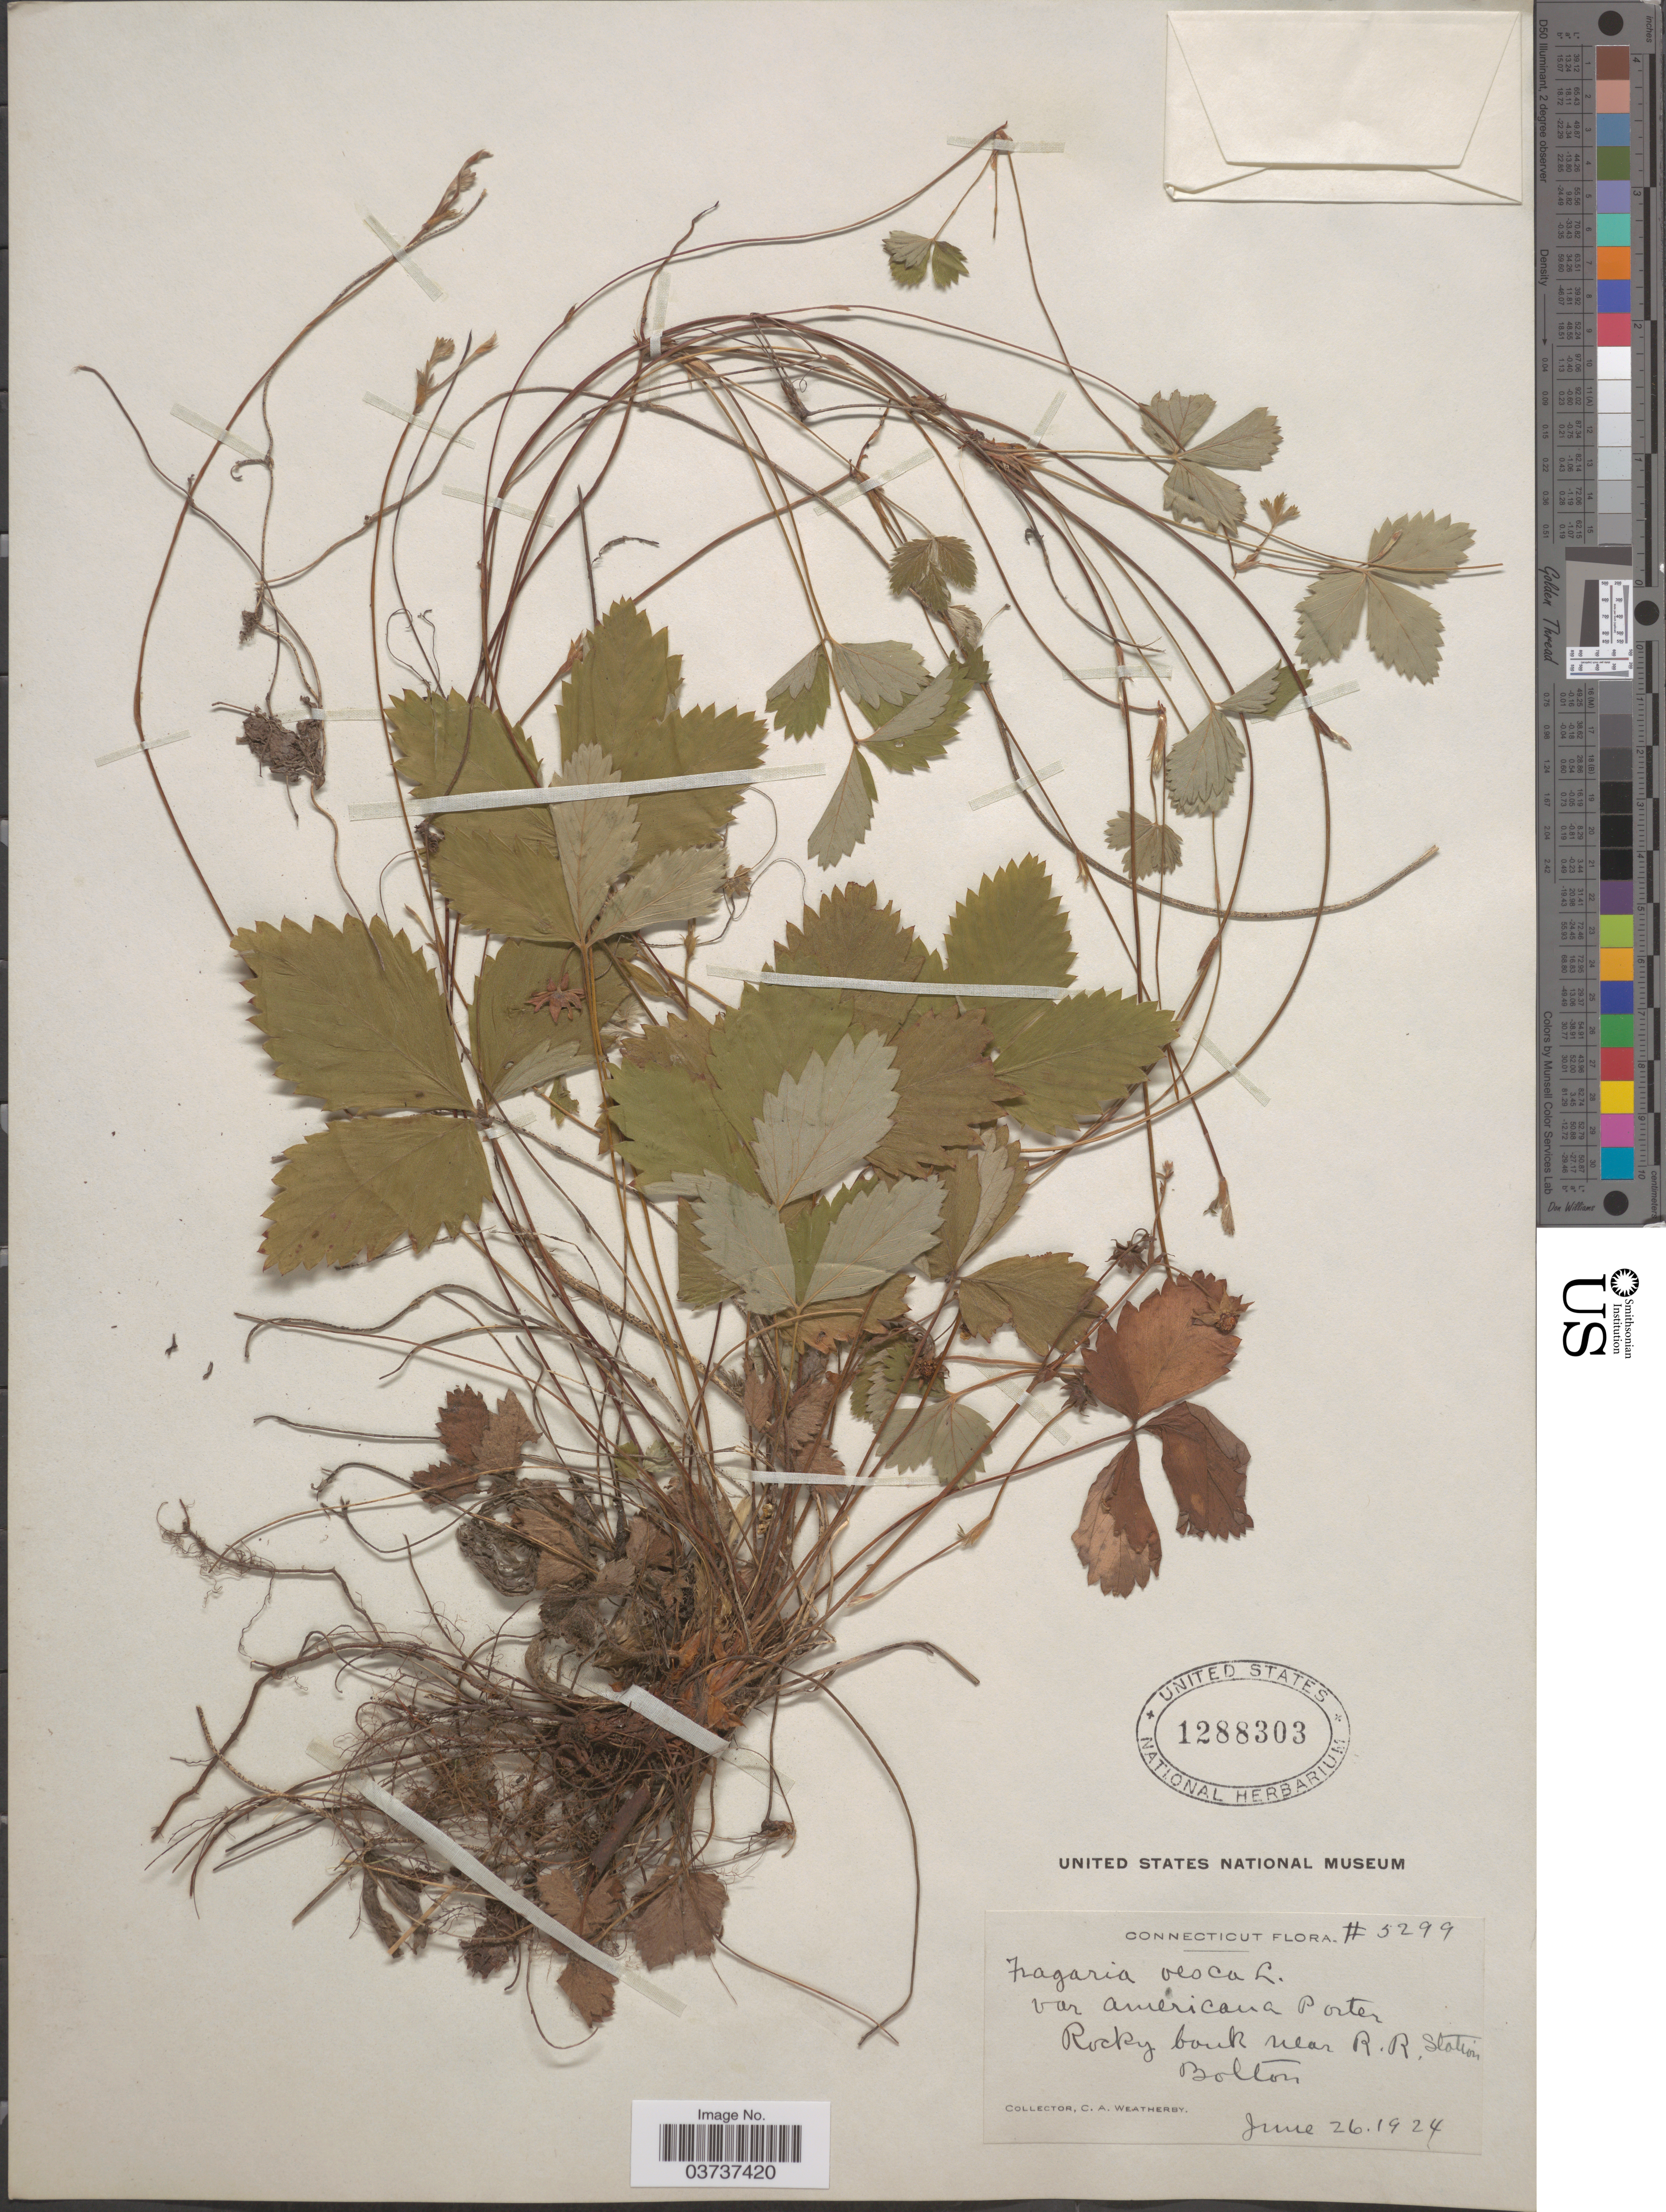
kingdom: Plantae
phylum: Tracheophyta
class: Magnoliopsida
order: Rosales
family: Rosaceae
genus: Fragaria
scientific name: Fragaria vesca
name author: L.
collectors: C. A. Weatherby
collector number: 5299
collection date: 1924-06-26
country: United States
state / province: Connecticut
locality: Rocky bank near R. R. Station. Bolton.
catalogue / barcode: US 1288303